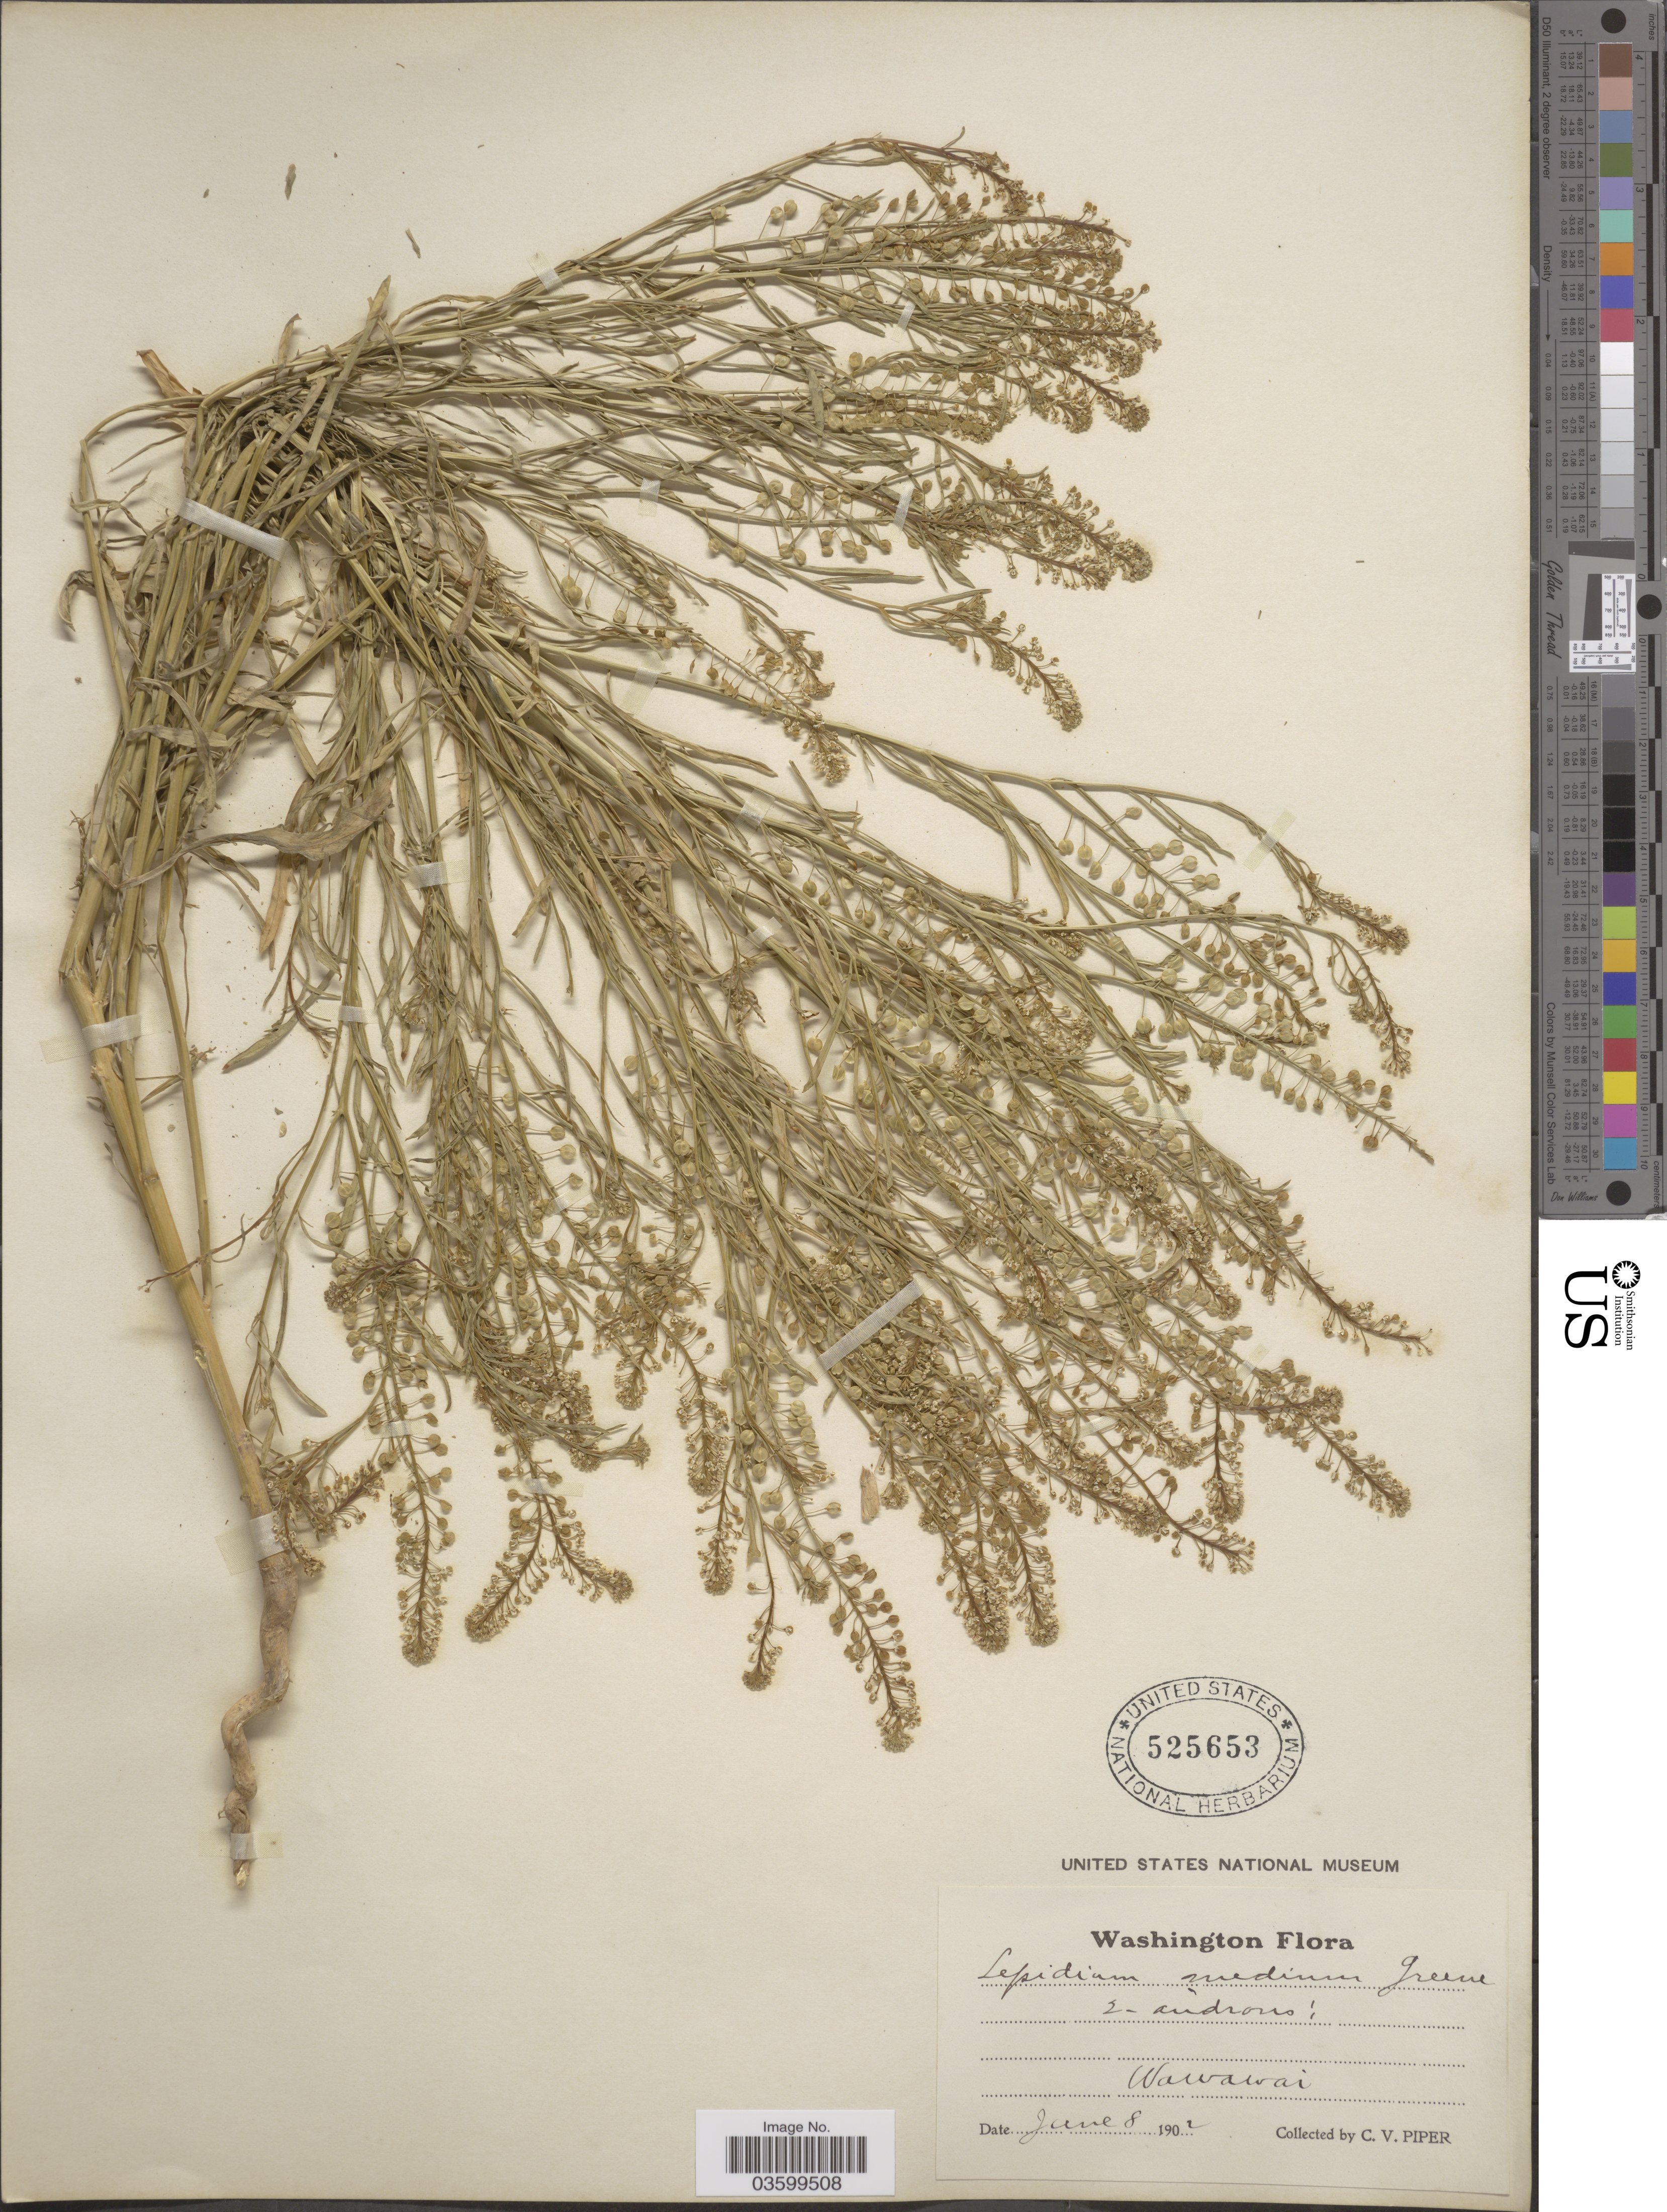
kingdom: Plantae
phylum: Tracheophyta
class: Magnoliopsida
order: Brassicales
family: Brassicaceae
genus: Lepidium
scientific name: Lepidium virginicum var. medium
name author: (Greene) C.L. Hitchc.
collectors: C. V. Piper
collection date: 1902-06-08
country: United States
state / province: Washington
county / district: Whitman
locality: Wawawai.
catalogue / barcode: US 525653